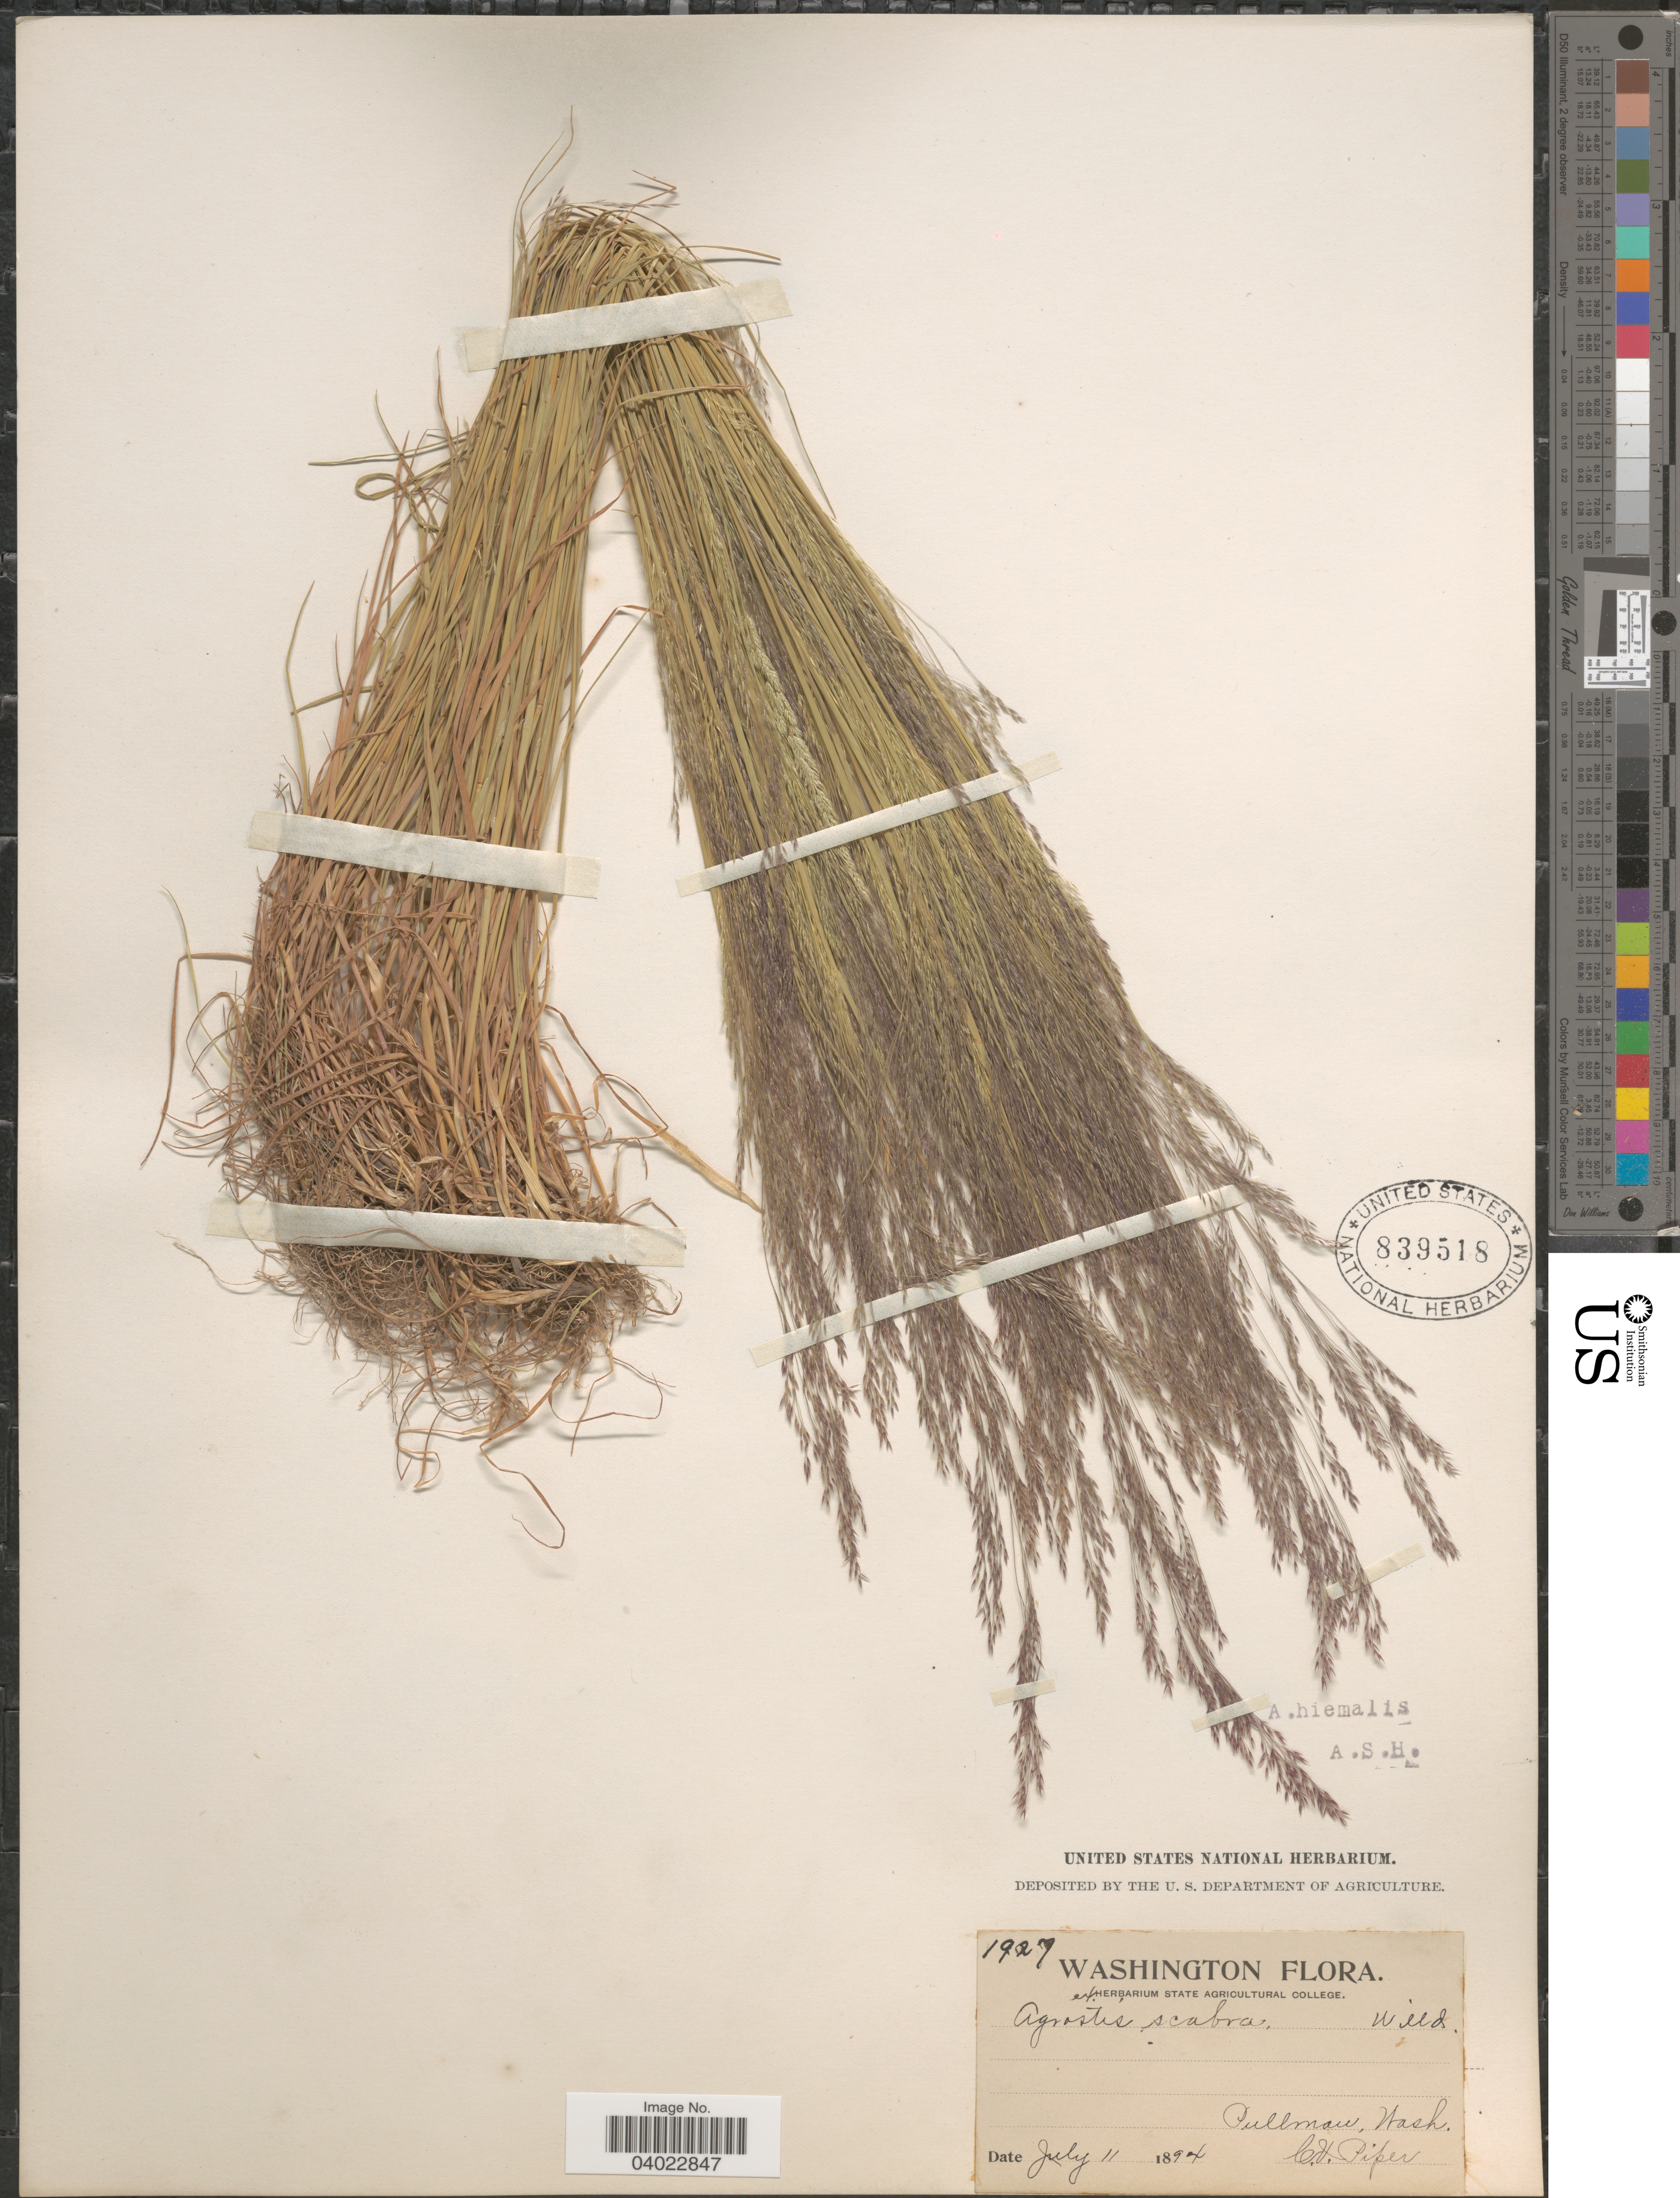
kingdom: Plantae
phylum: Tracheophyta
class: Liliopsida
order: Poales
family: Poaceae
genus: Agrostis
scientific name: Agrostis scabra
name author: Willd.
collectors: C. V. Piper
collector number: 1927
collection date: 1894-07-11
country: United States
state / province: Washington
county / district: Whitman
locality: Pullman.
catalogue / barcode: US 839518